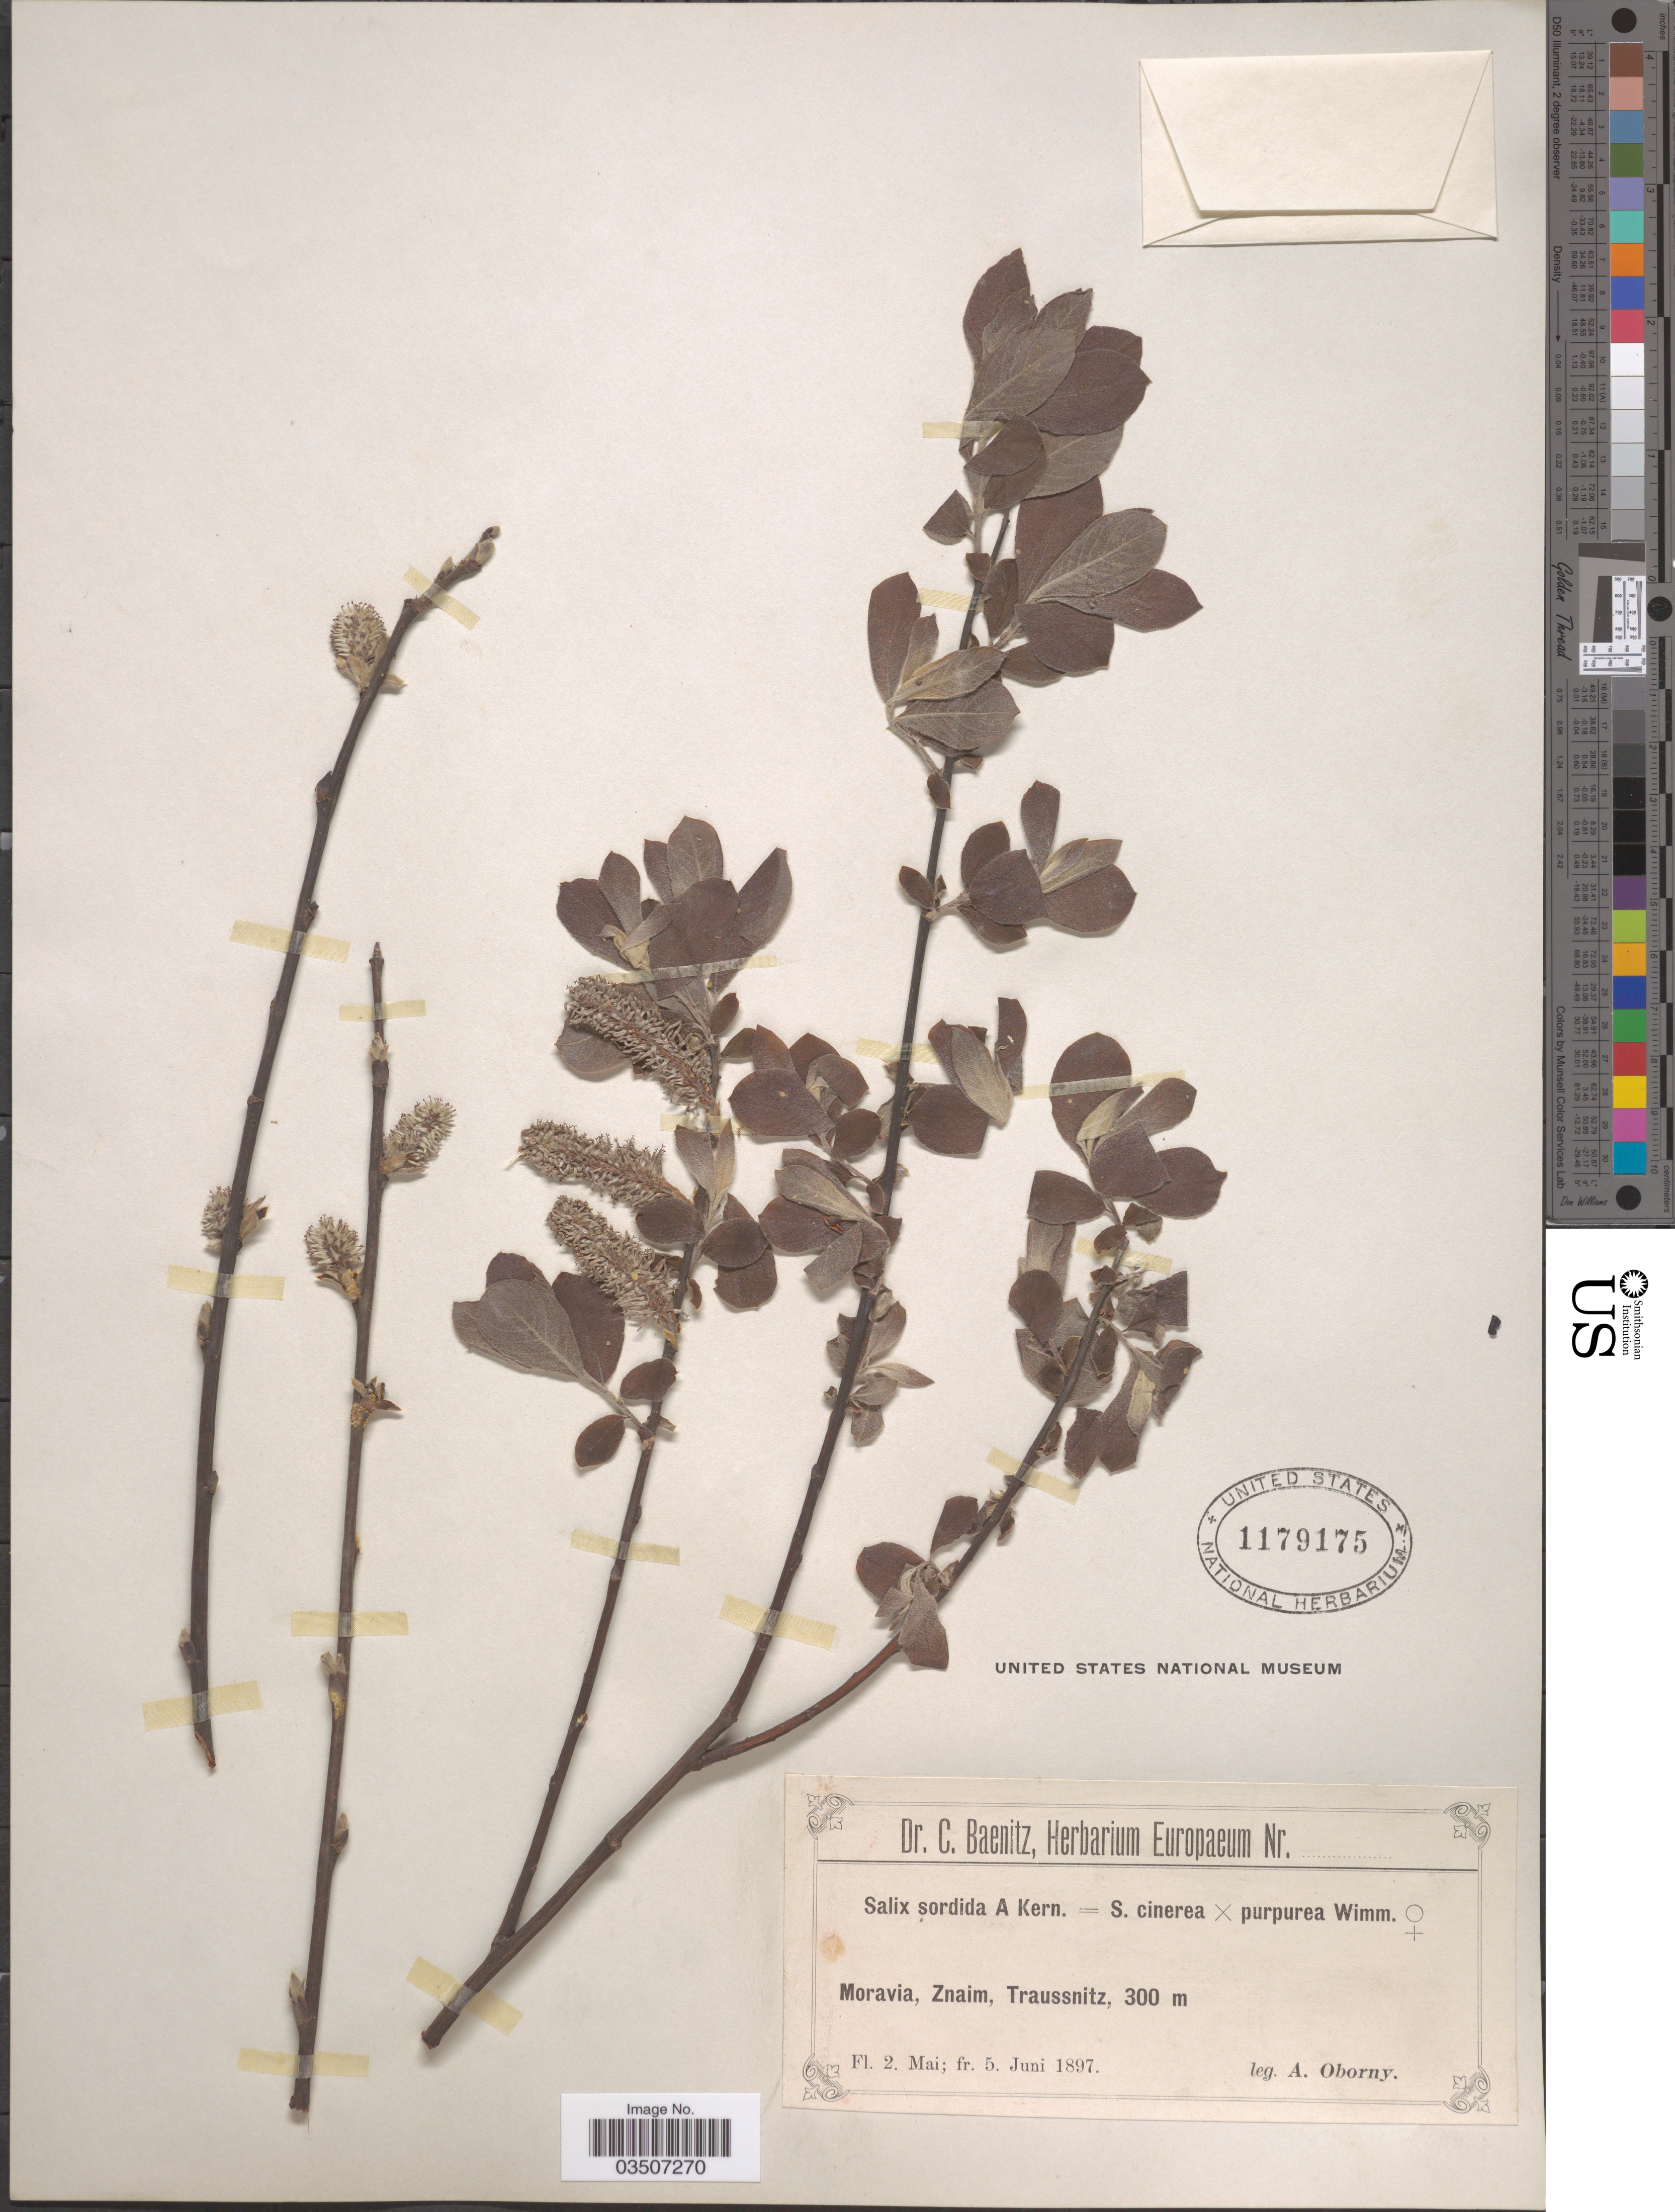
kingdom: Plantae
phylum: Tracheophyta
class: Magnoliopsida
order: Malpighiales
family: Salicaceae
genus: Salix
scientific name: Salix sordida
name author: Schleich. ex J. Forbes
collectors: A. Oborny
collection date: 1897-05-02/1897-06-05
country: Czechia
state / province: Moravian-Silesian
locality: Moravia, Znaim, Traussnitz.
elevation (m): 300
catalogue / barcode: US 1179175